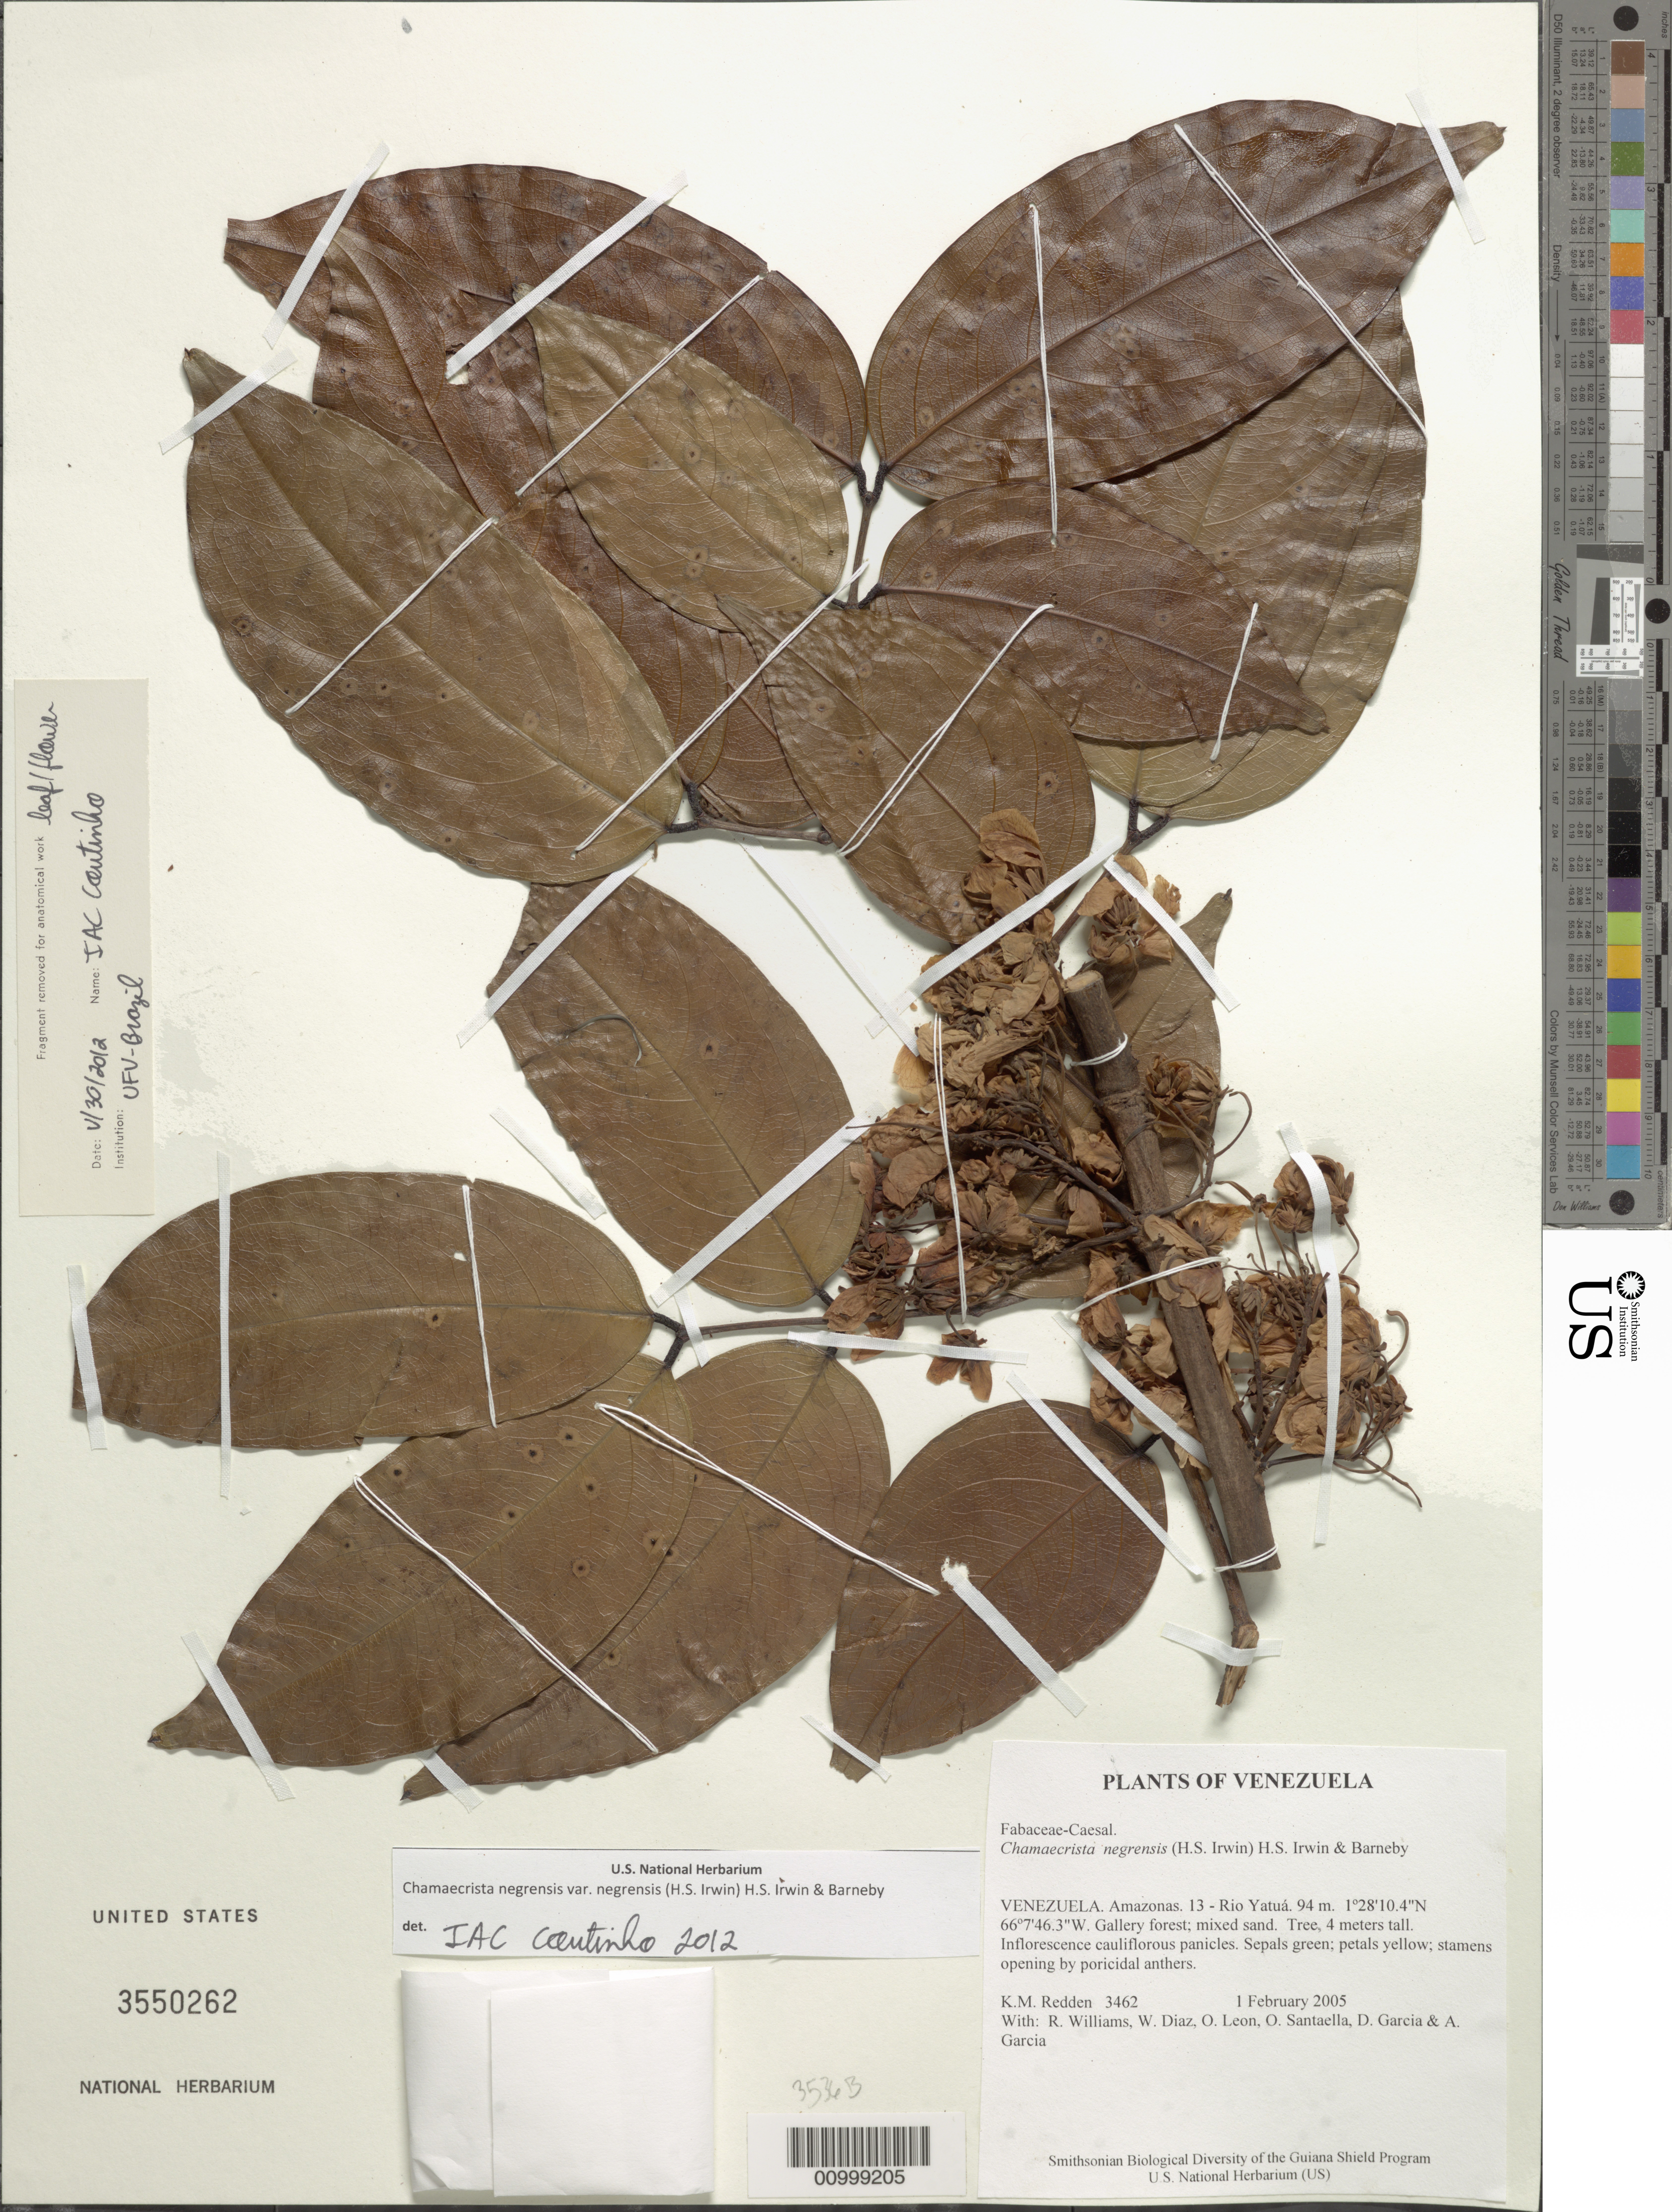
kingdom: Plantae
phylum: Tracheophyta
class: Magnoliopsida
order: Fabales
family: Fabaceae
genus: Chamaecrista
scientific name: Chamaecrista negrensis var. negrensis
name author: (H.S. Irwin) H.S. Irwin & Barneby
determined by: Coutinho, I. A. C.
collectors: K. M. Redden, R. Williams, W. Díaz P., O. León, O. Santaella, D. Garcia & A. Garcia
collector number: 3462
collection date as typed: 1 February 2005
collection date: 2005-02-01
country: Venezuela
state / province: Amazonas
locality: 13 - Rio Yatuá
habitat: Gallery forest; mixed sand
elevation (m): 94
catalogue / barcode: US 3550262